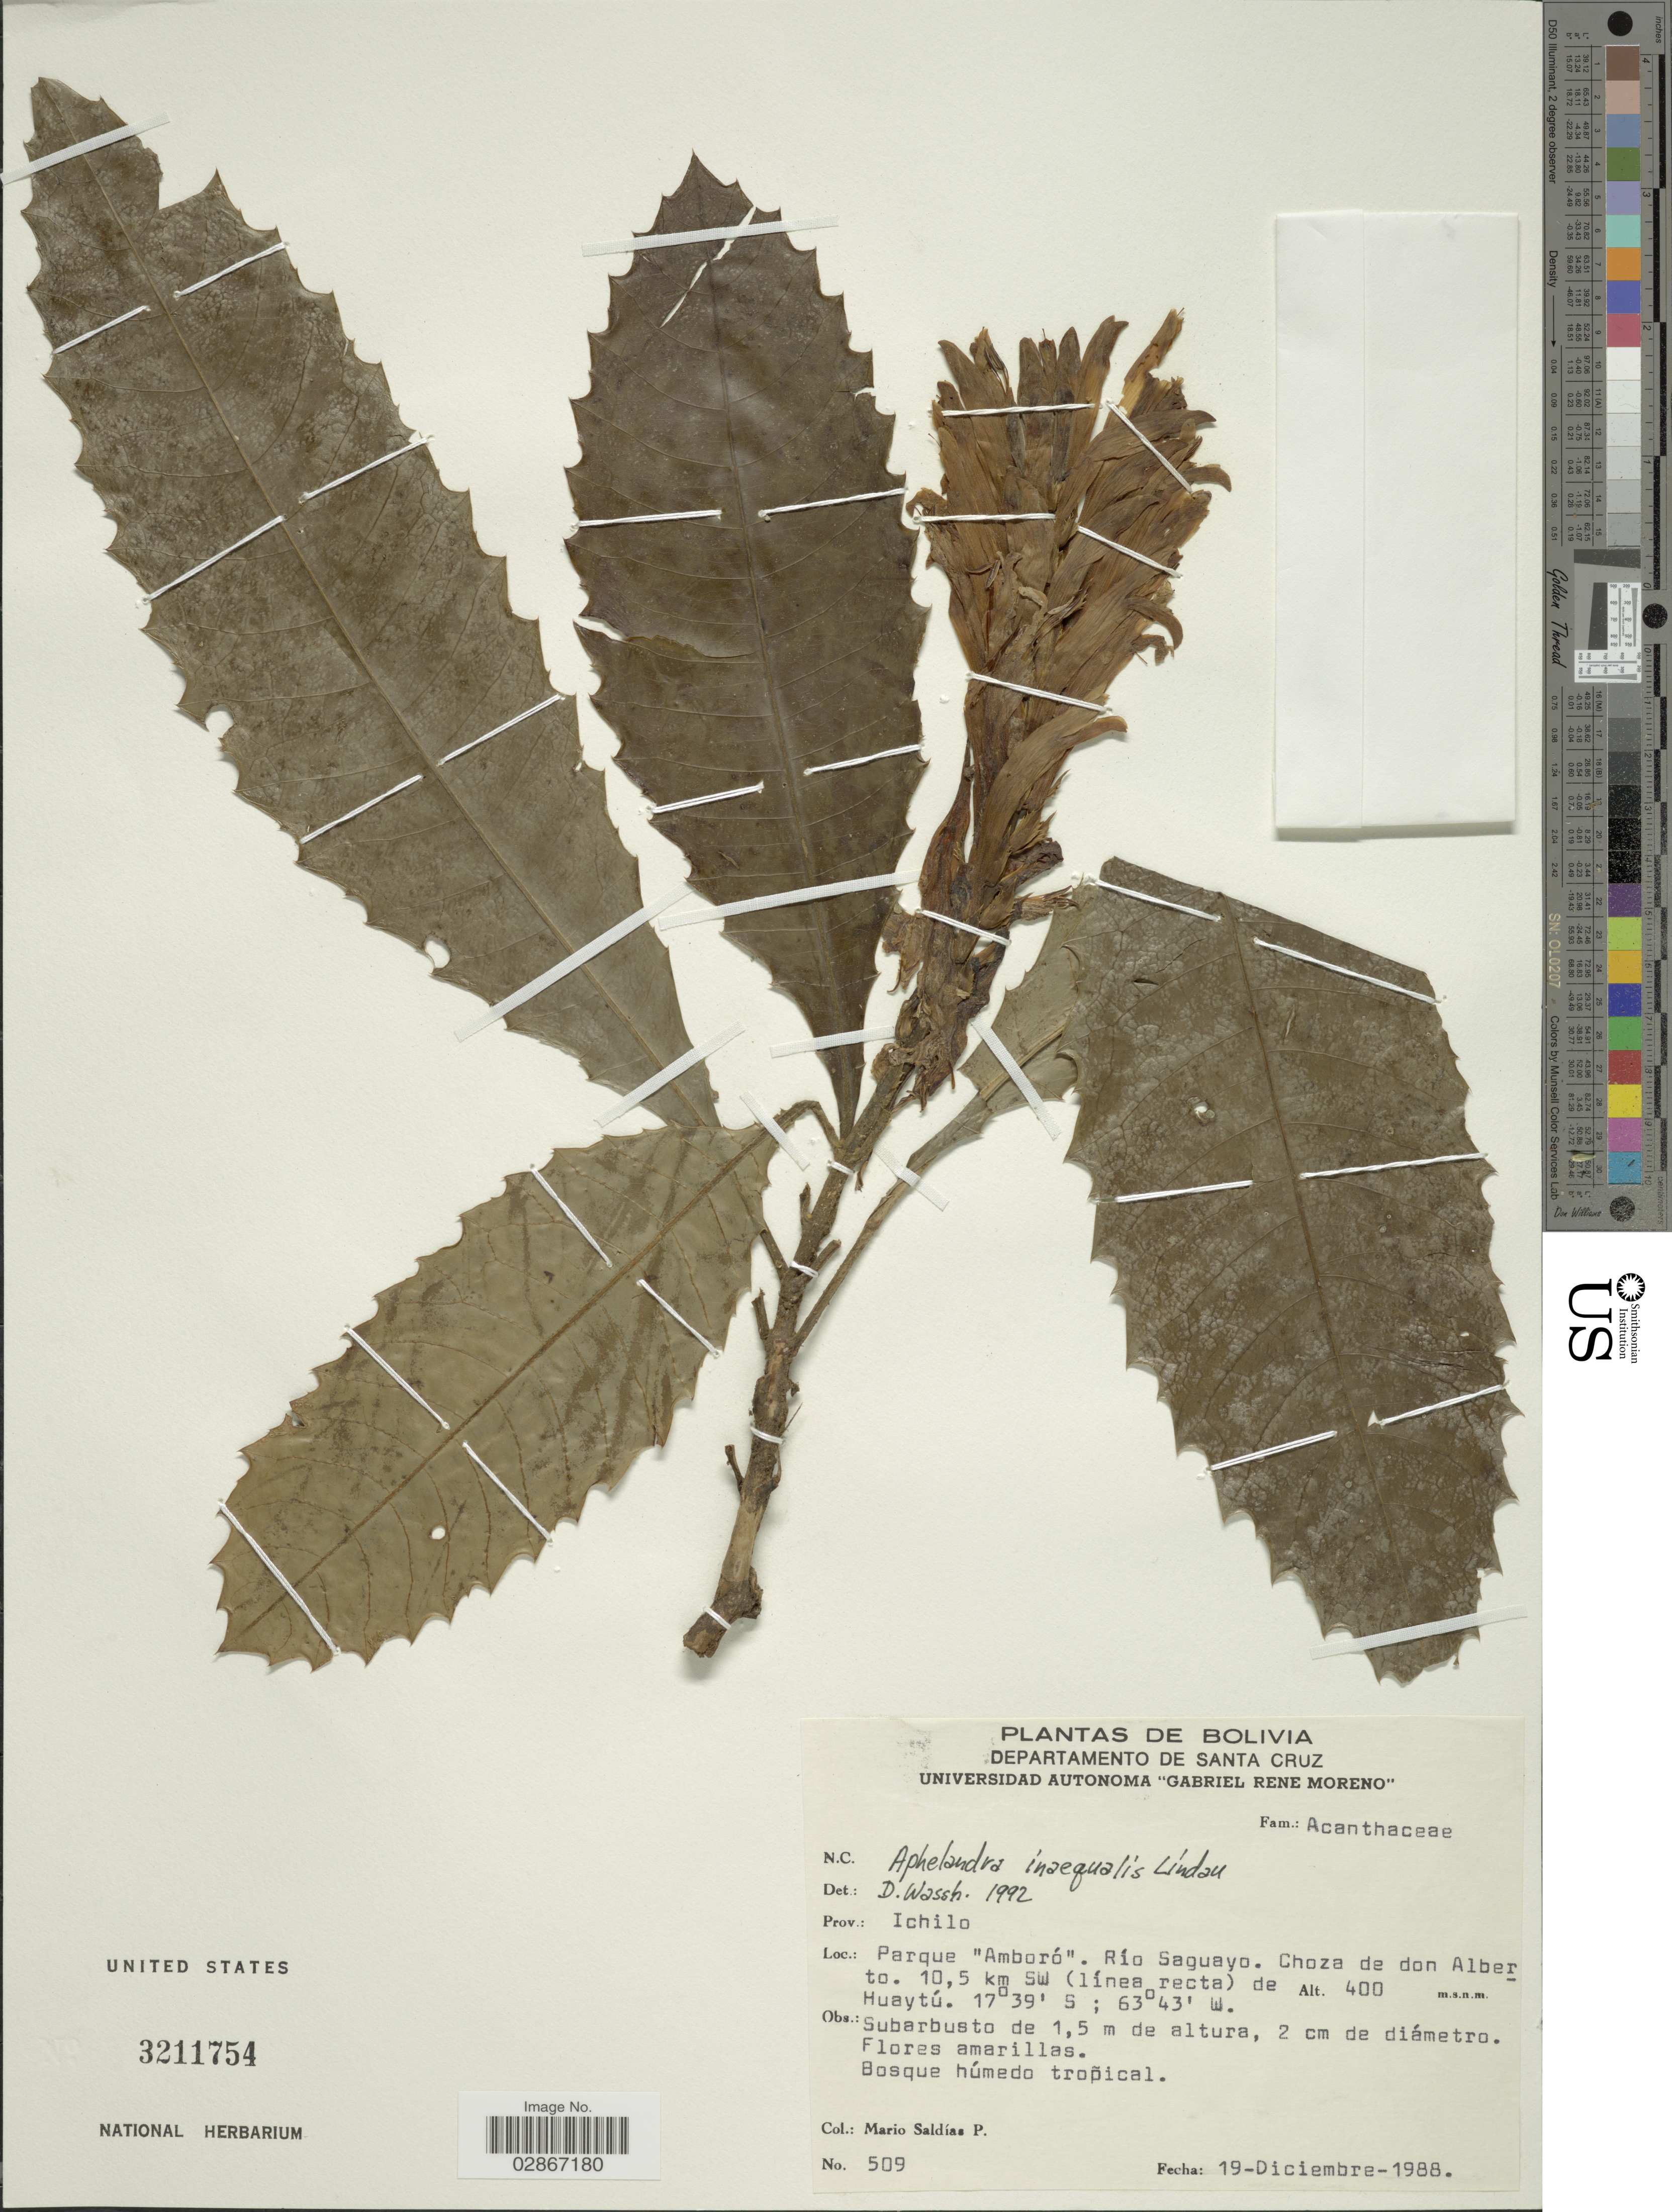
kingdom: Plantae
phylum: Tracheophyta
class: Magnoliopsida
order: Lamiales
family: Acanthaceae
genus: Aphelandra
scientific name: Aphelandra inaequalis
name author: Lindau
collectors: M. Saldias Paz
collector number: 209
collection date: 1988-12-19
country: Bolivia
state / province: Santa Cruz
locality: Departamento de Santa Cruz. Prov.: Ichilo. Parque "Amboró". Río Saguayo. Choza de don Alberto. 10.5 km SW (línea recta) de Huaytú.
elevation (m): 400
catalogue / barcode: US 3211754